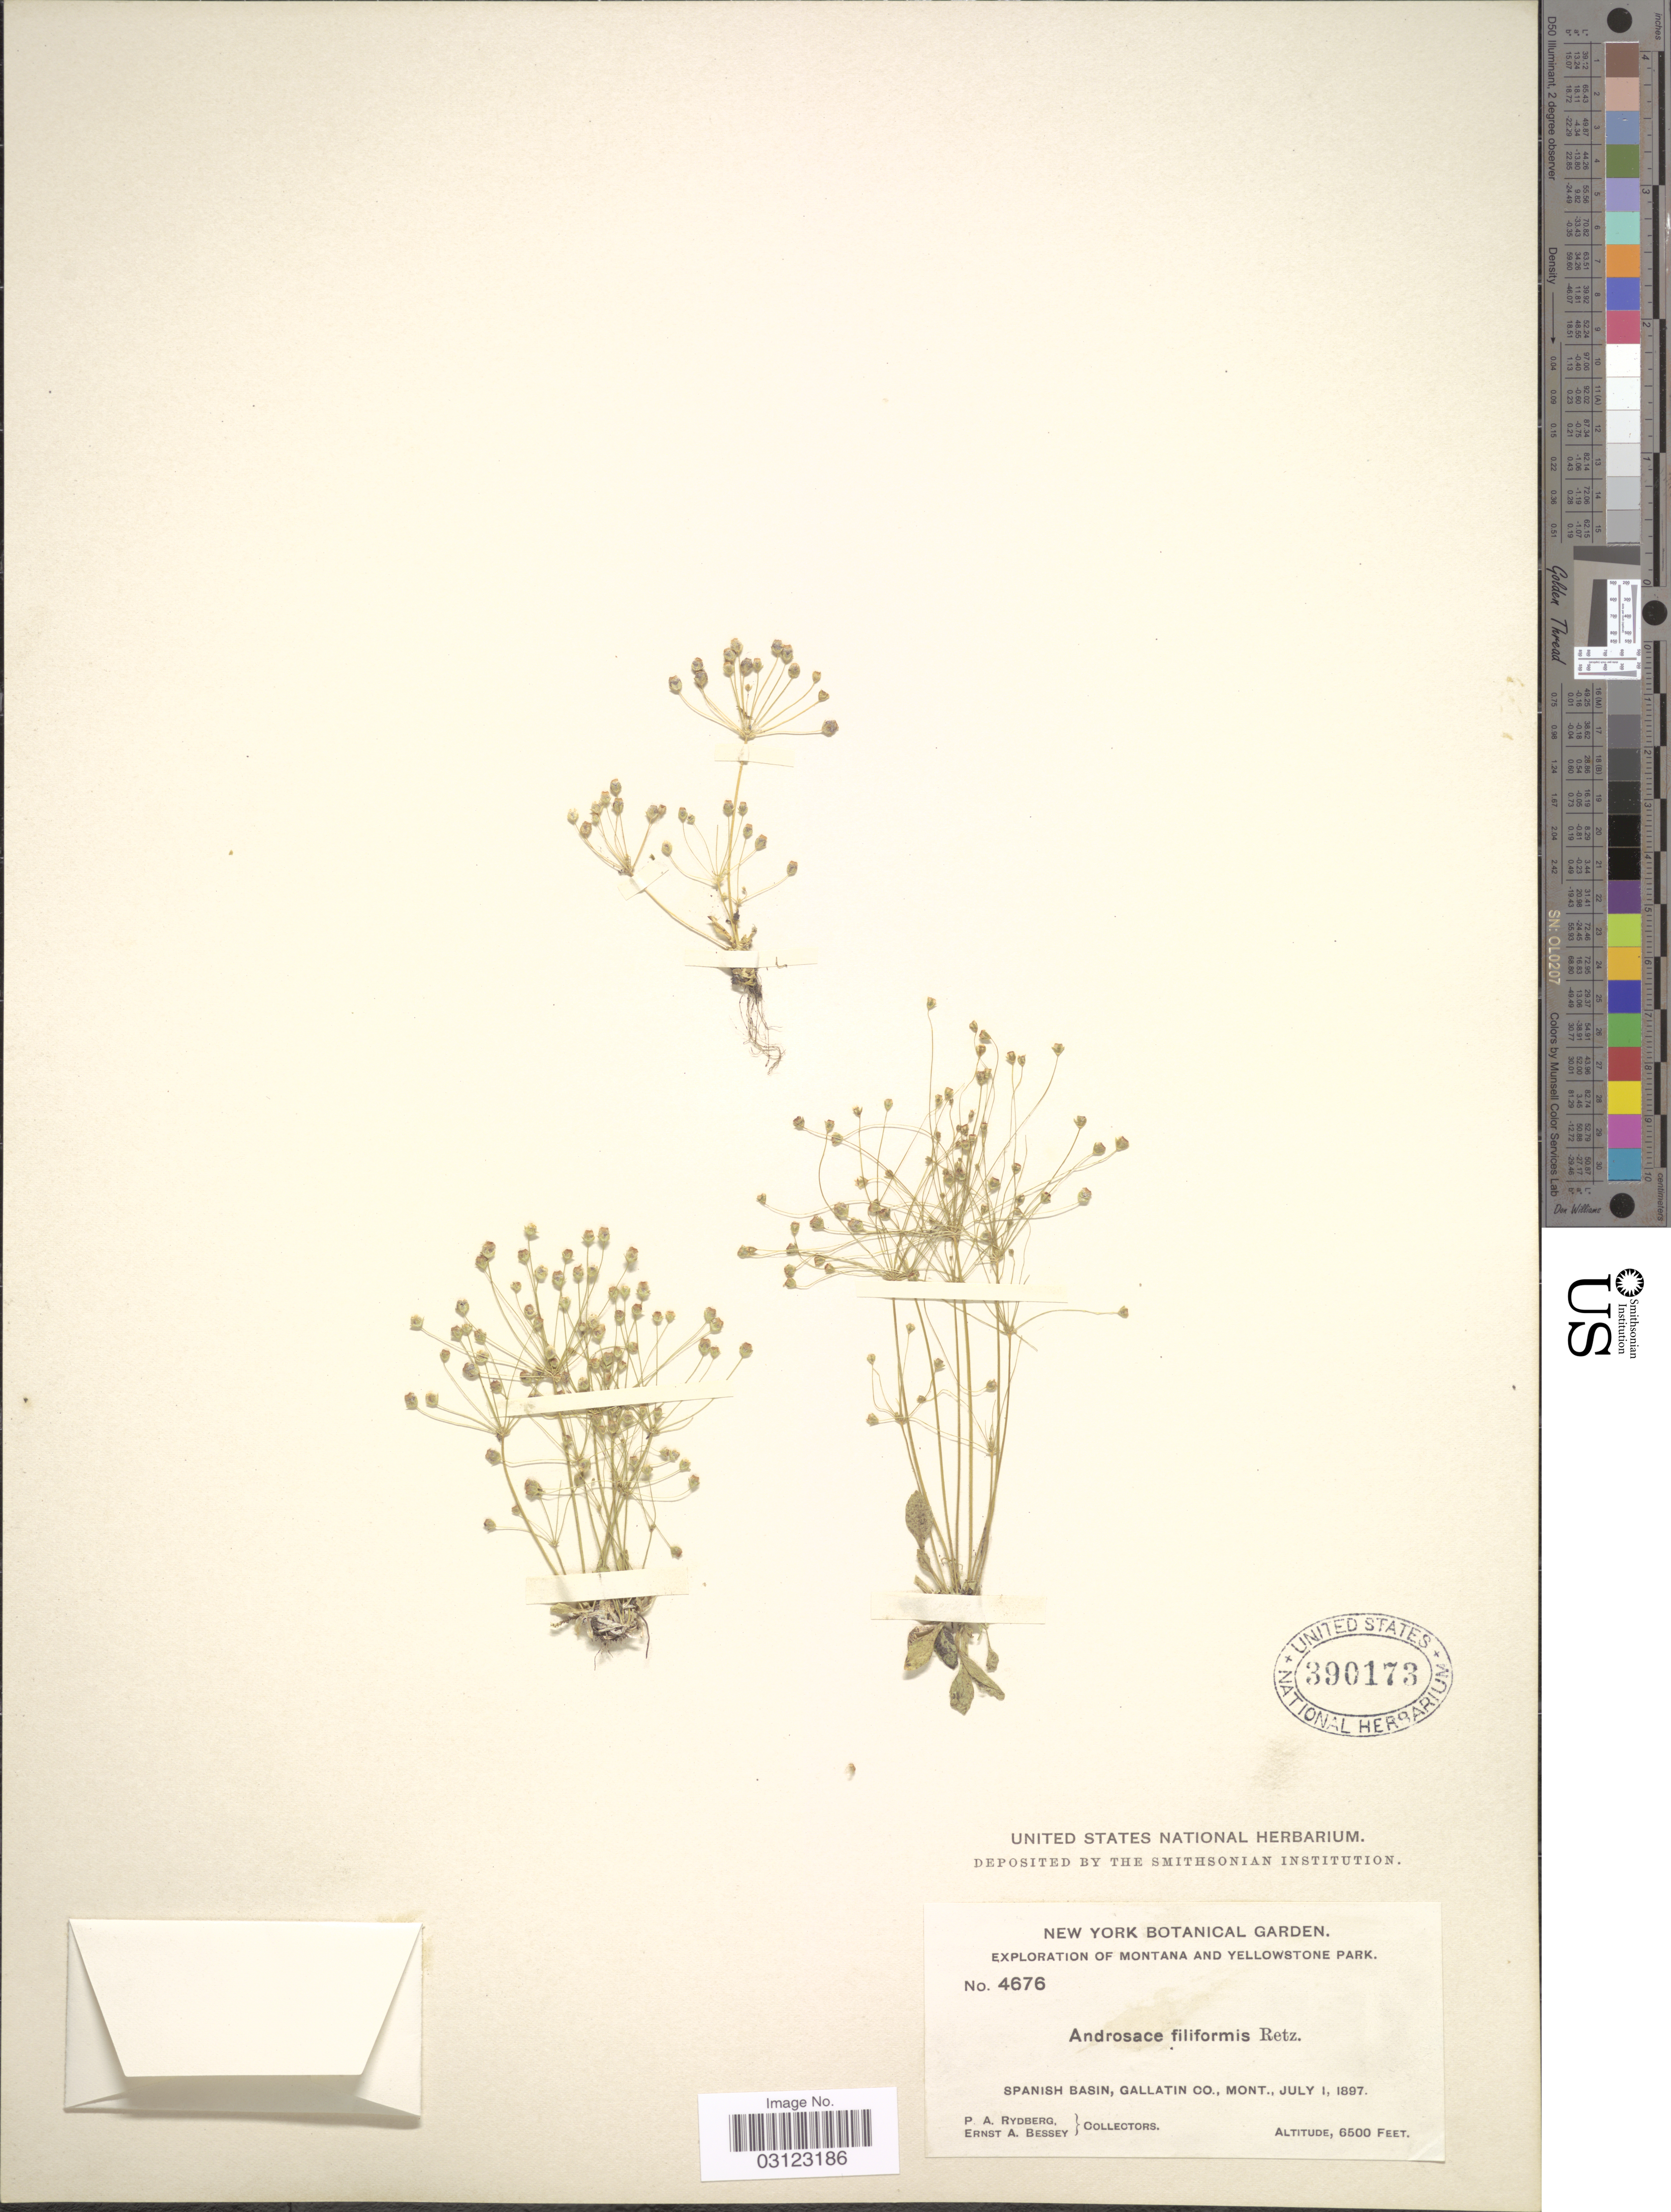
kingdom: Plantae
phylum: Tracheophyta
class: Magnoliopsida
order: Ericales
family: Primulaceae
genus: Androsace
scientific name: Androsace filiformis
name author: Retz.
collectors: P. A. Rydberg & E. A. Bessey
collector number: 4676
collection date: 1897-07-01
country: United States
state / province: Montana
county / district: Gallatin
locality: Yellowstone Park. Spanish Basin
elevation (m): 1981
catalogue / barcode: US 390173